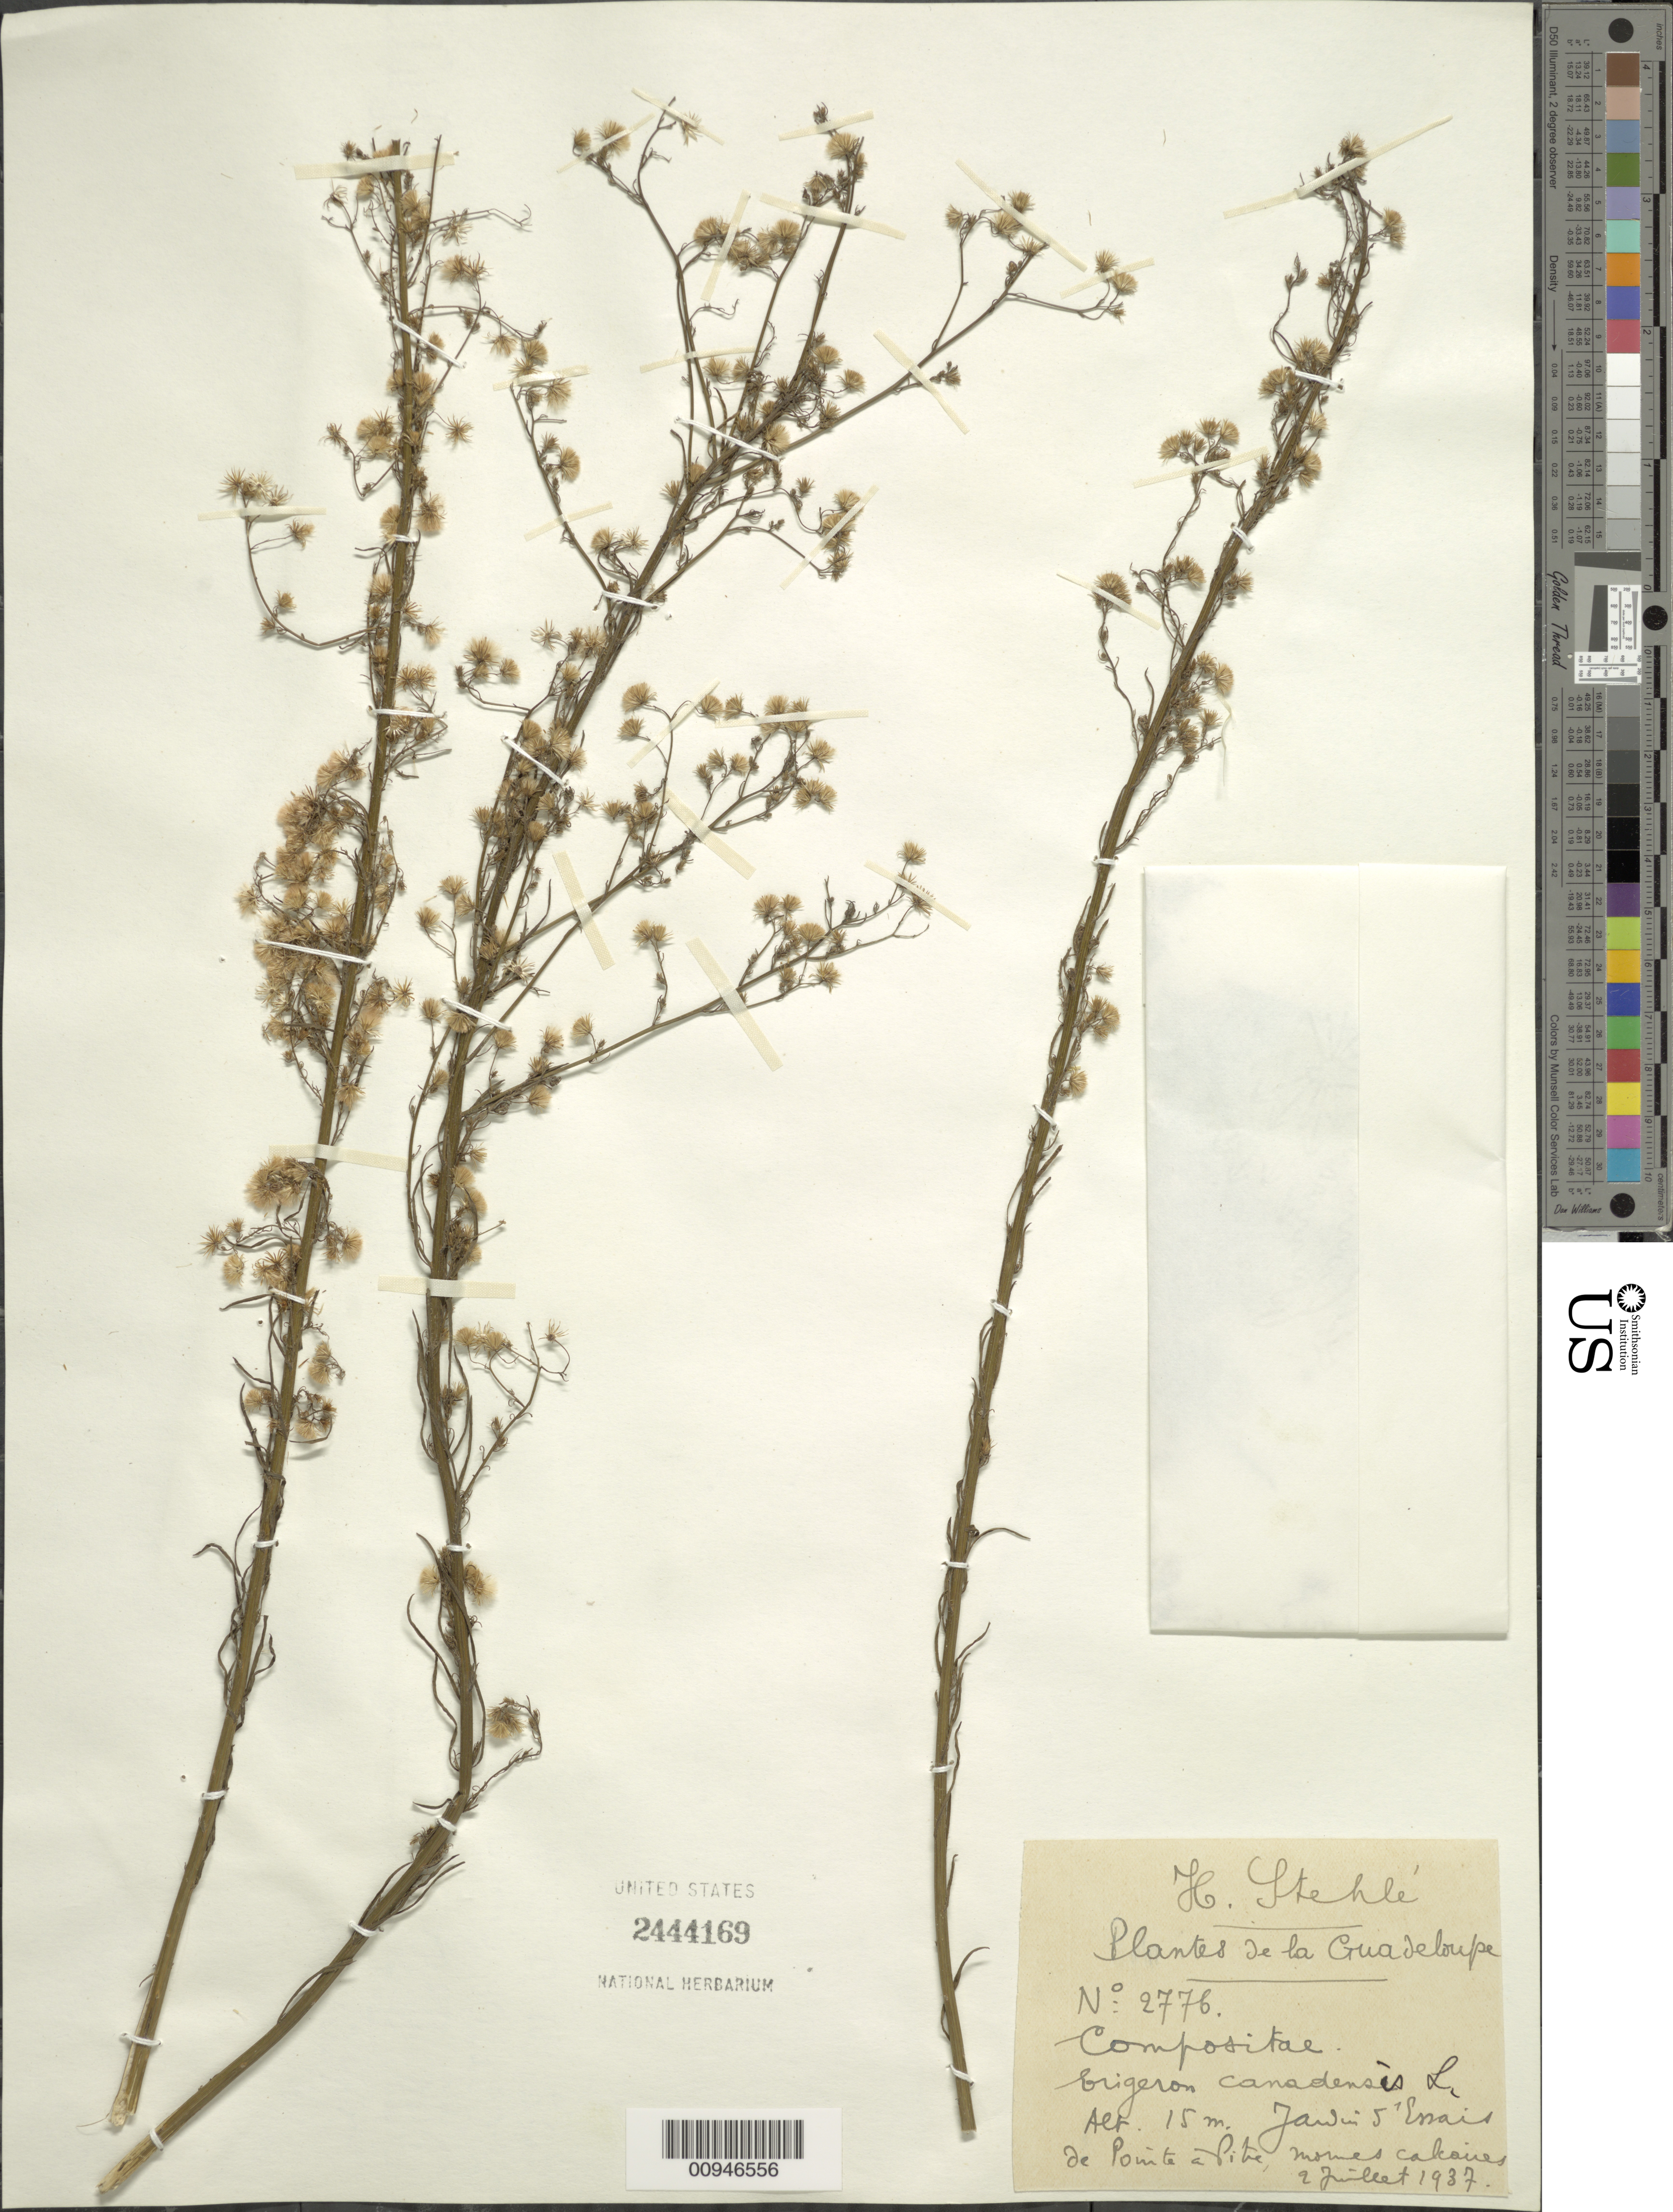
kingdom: Plantae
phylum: Tracheophyta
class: Magnoliopsida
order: Asterales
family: Asteraceae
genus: Conyza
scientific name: Conyza canadensis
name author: (L.) Cronq.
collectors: H. Stehlé, R. Quentin & P. Bena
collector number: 2776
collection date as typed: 02 Jul 1937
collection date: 1937-07-02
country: Guadeloupe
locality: "Jawin 5" de Ponte a Pitre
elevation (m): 15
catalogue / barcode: US 2444169